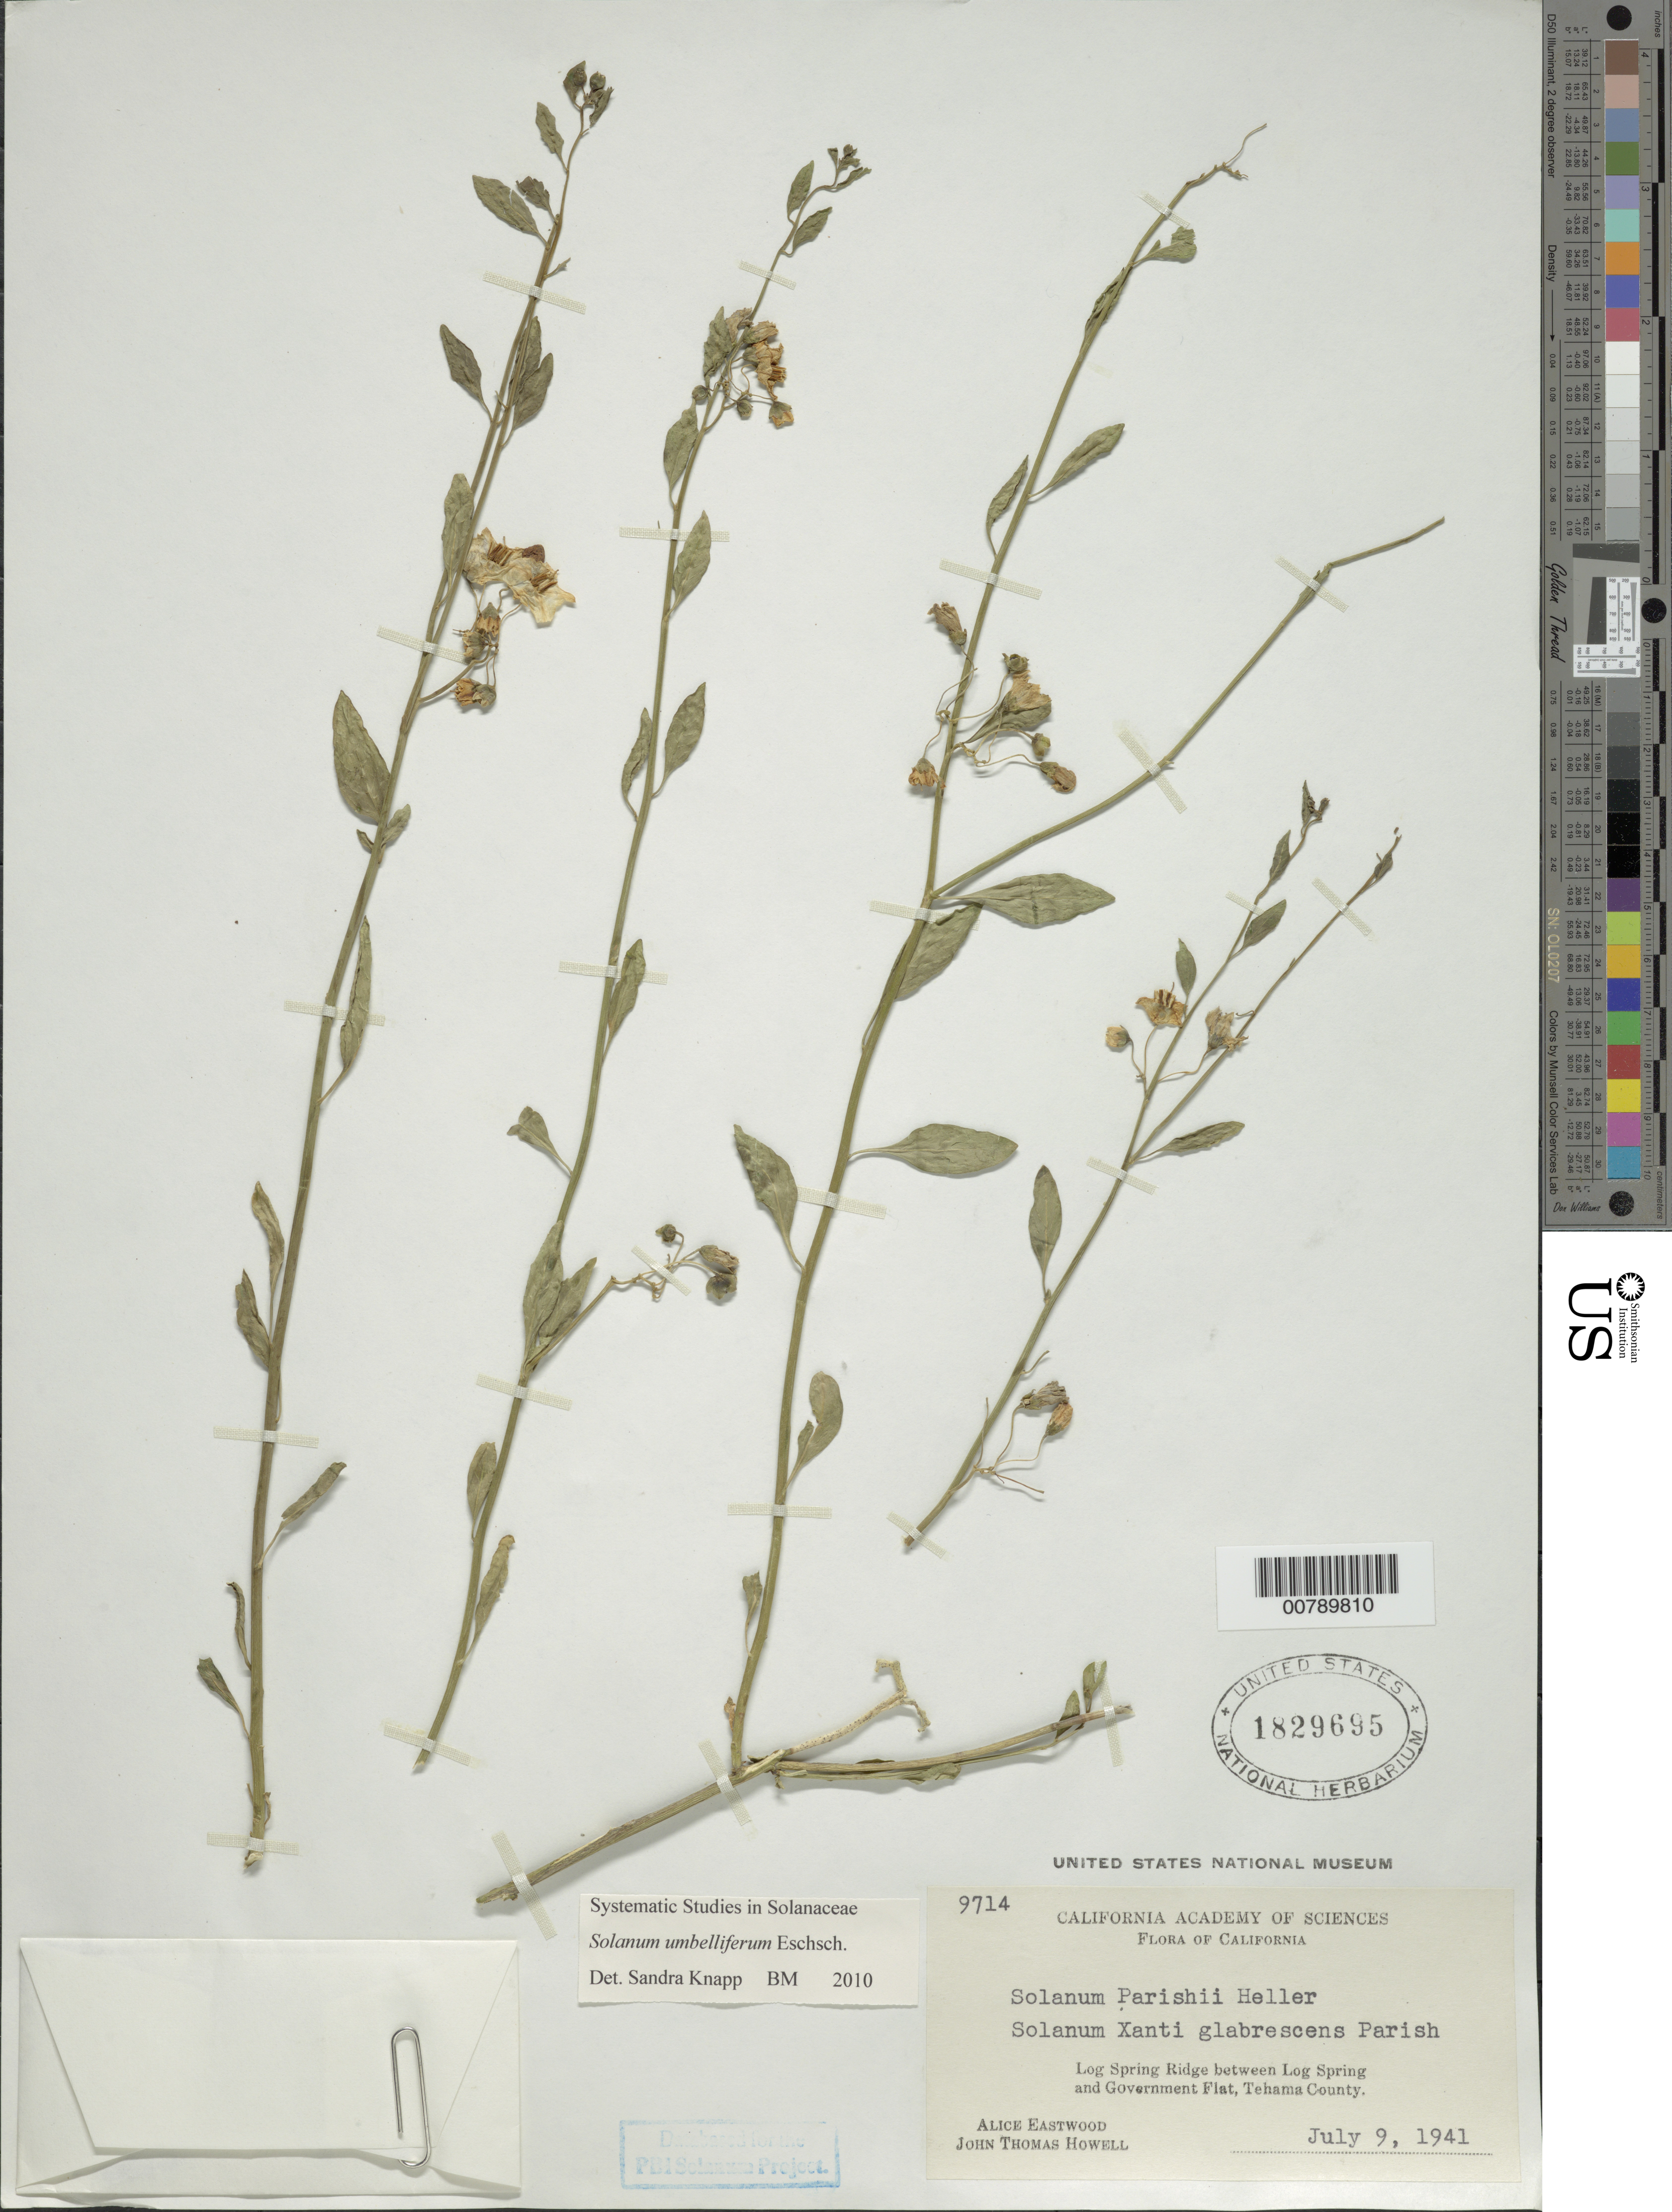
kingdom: Plantae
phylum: Tracheophyta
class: Magnoliopsida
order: Solanales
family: Solanaceae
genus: Solanum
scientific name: Solanum umbelliferum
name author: Eschsch.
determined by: Knapp, S. D.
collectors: A. Eastwood & J. T. Howell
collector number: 9714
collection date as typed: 9 Jul 1941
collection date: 1941-07-09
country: United States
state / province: California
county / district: Tehama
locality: between Log Spring and Government Flat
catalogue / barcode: US 1829695